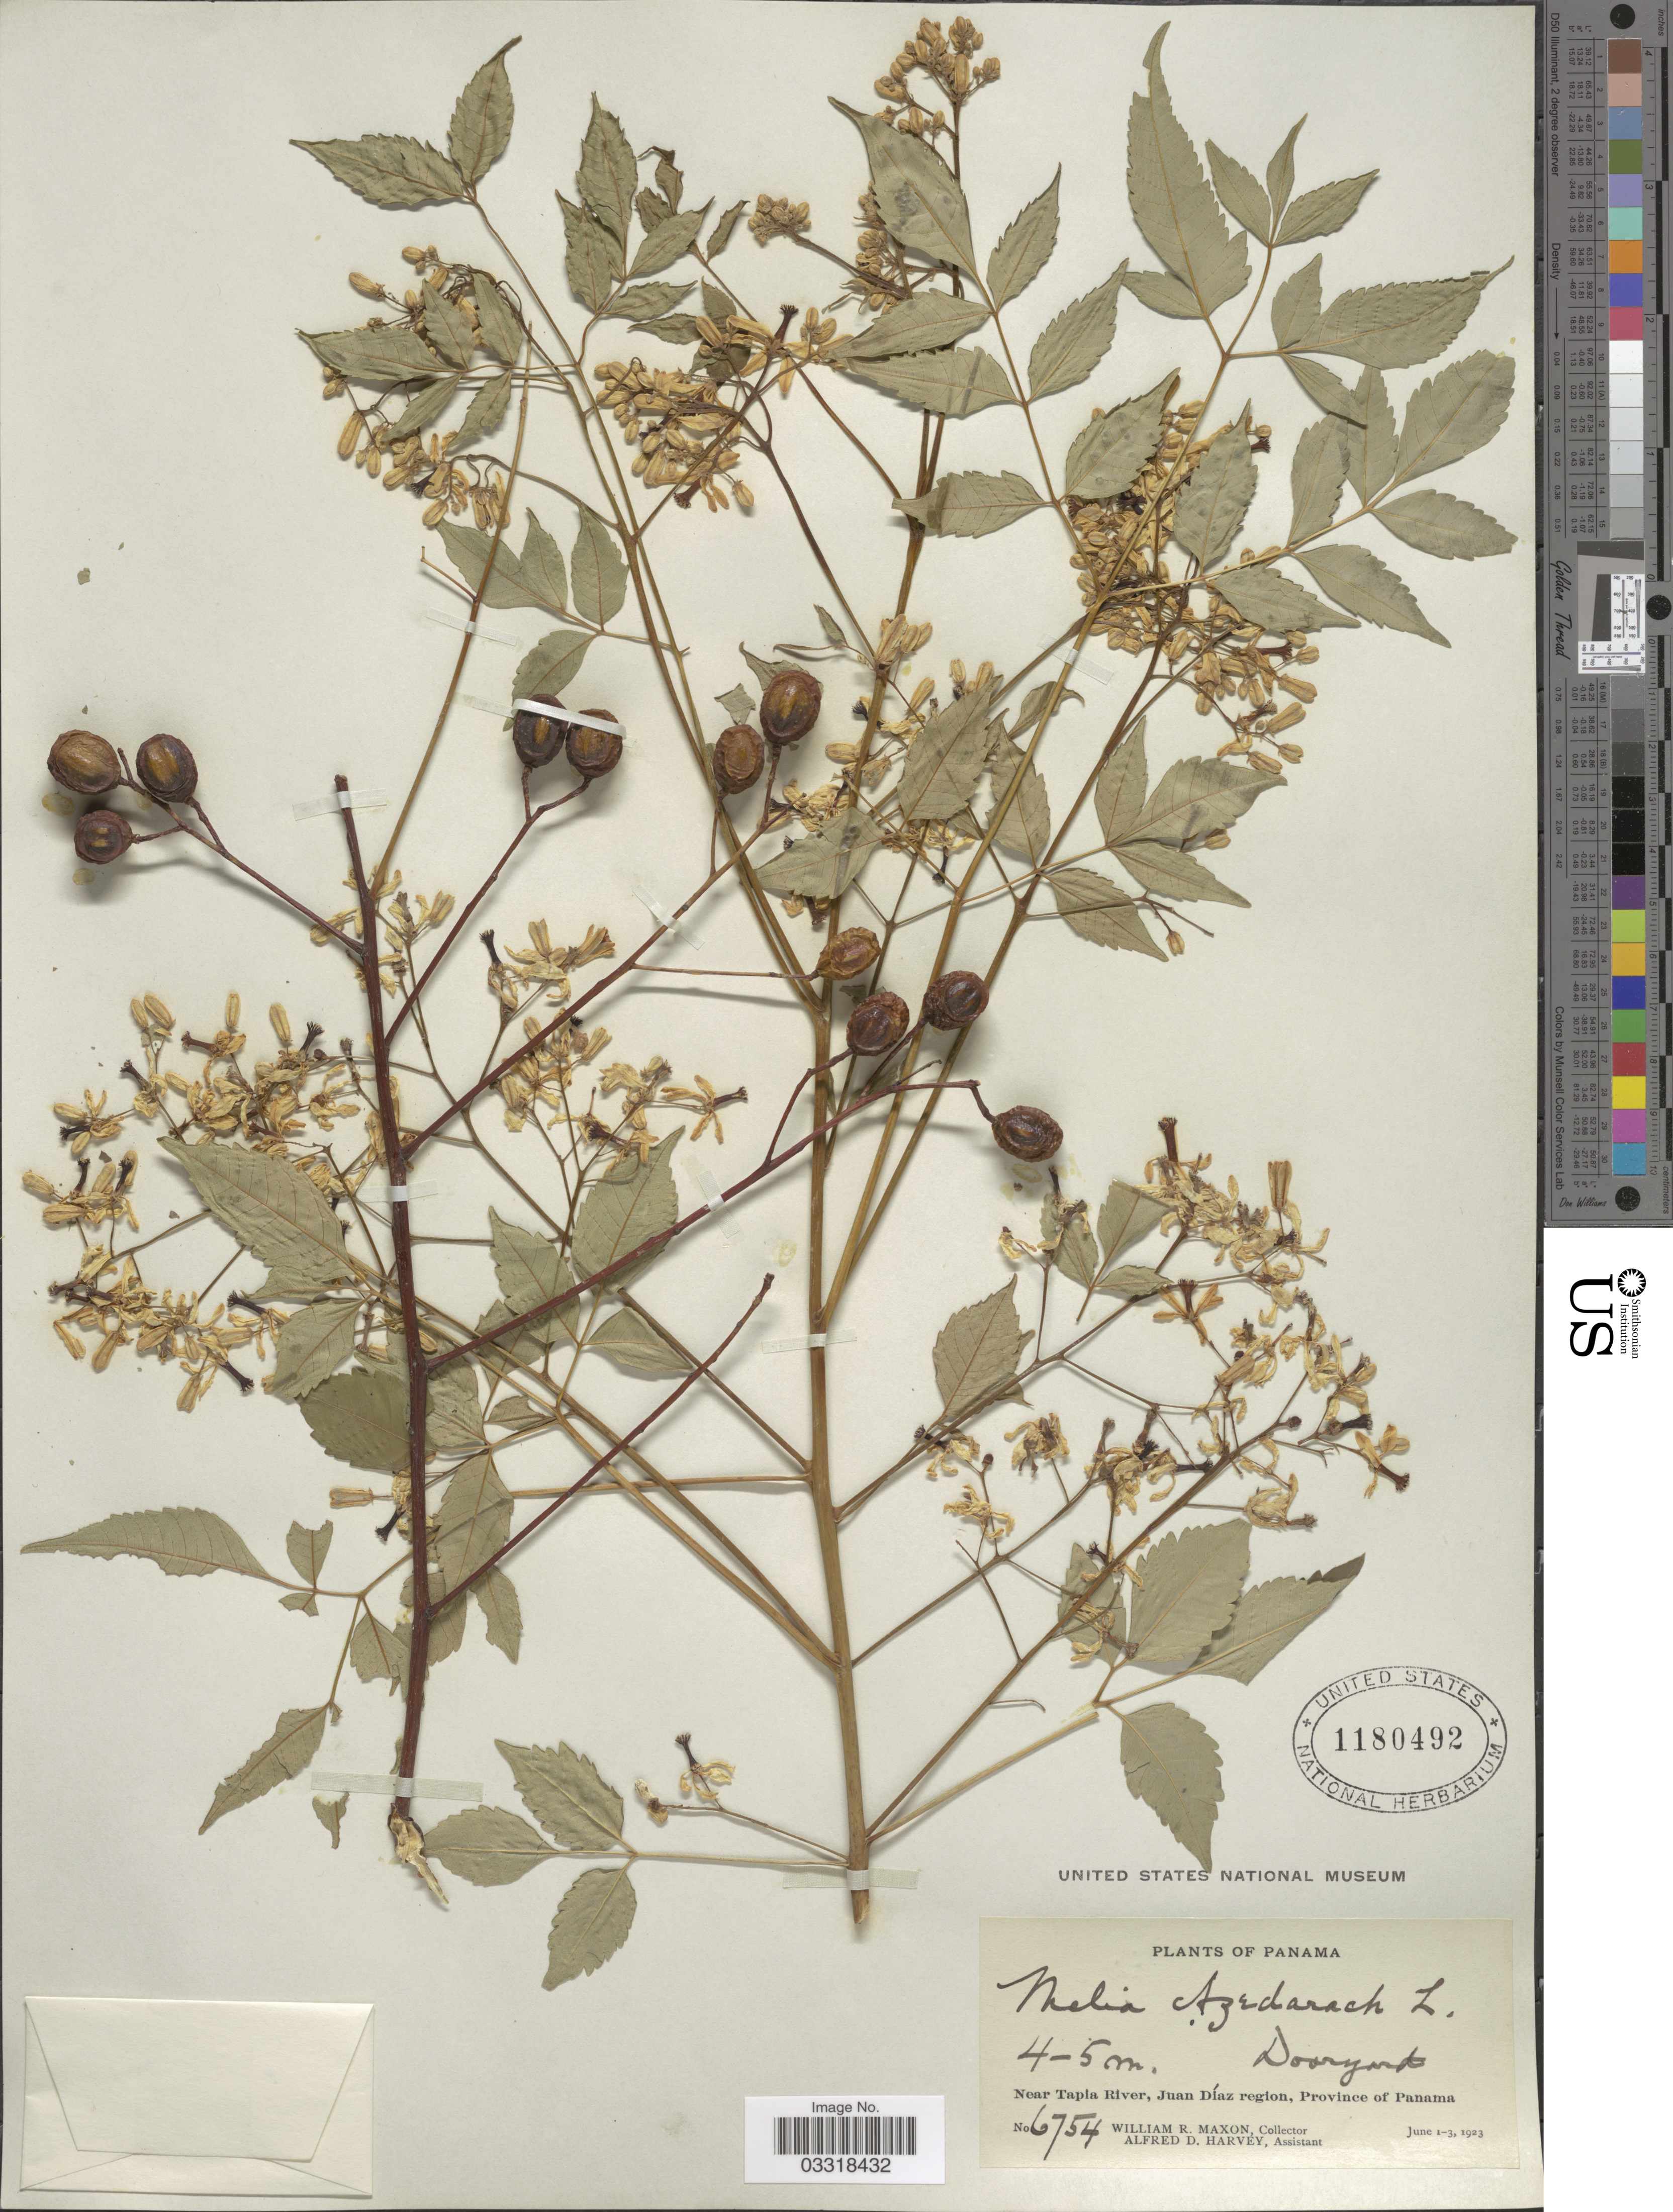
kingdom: Plantae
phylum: Tracheophyta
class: Magnoliopsida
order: Sapindales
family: Meliaceae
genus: Melia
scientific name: Melia azedarach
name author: L.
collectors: W. R. Maxon & A. D. Harvey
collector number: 6754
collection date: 1923-06-01/1923-06-03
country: Panama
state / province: Panamá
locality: Dooryard. [unsure placement] Near Tapia River, Juan Díaz region.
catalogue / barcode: US 1180492